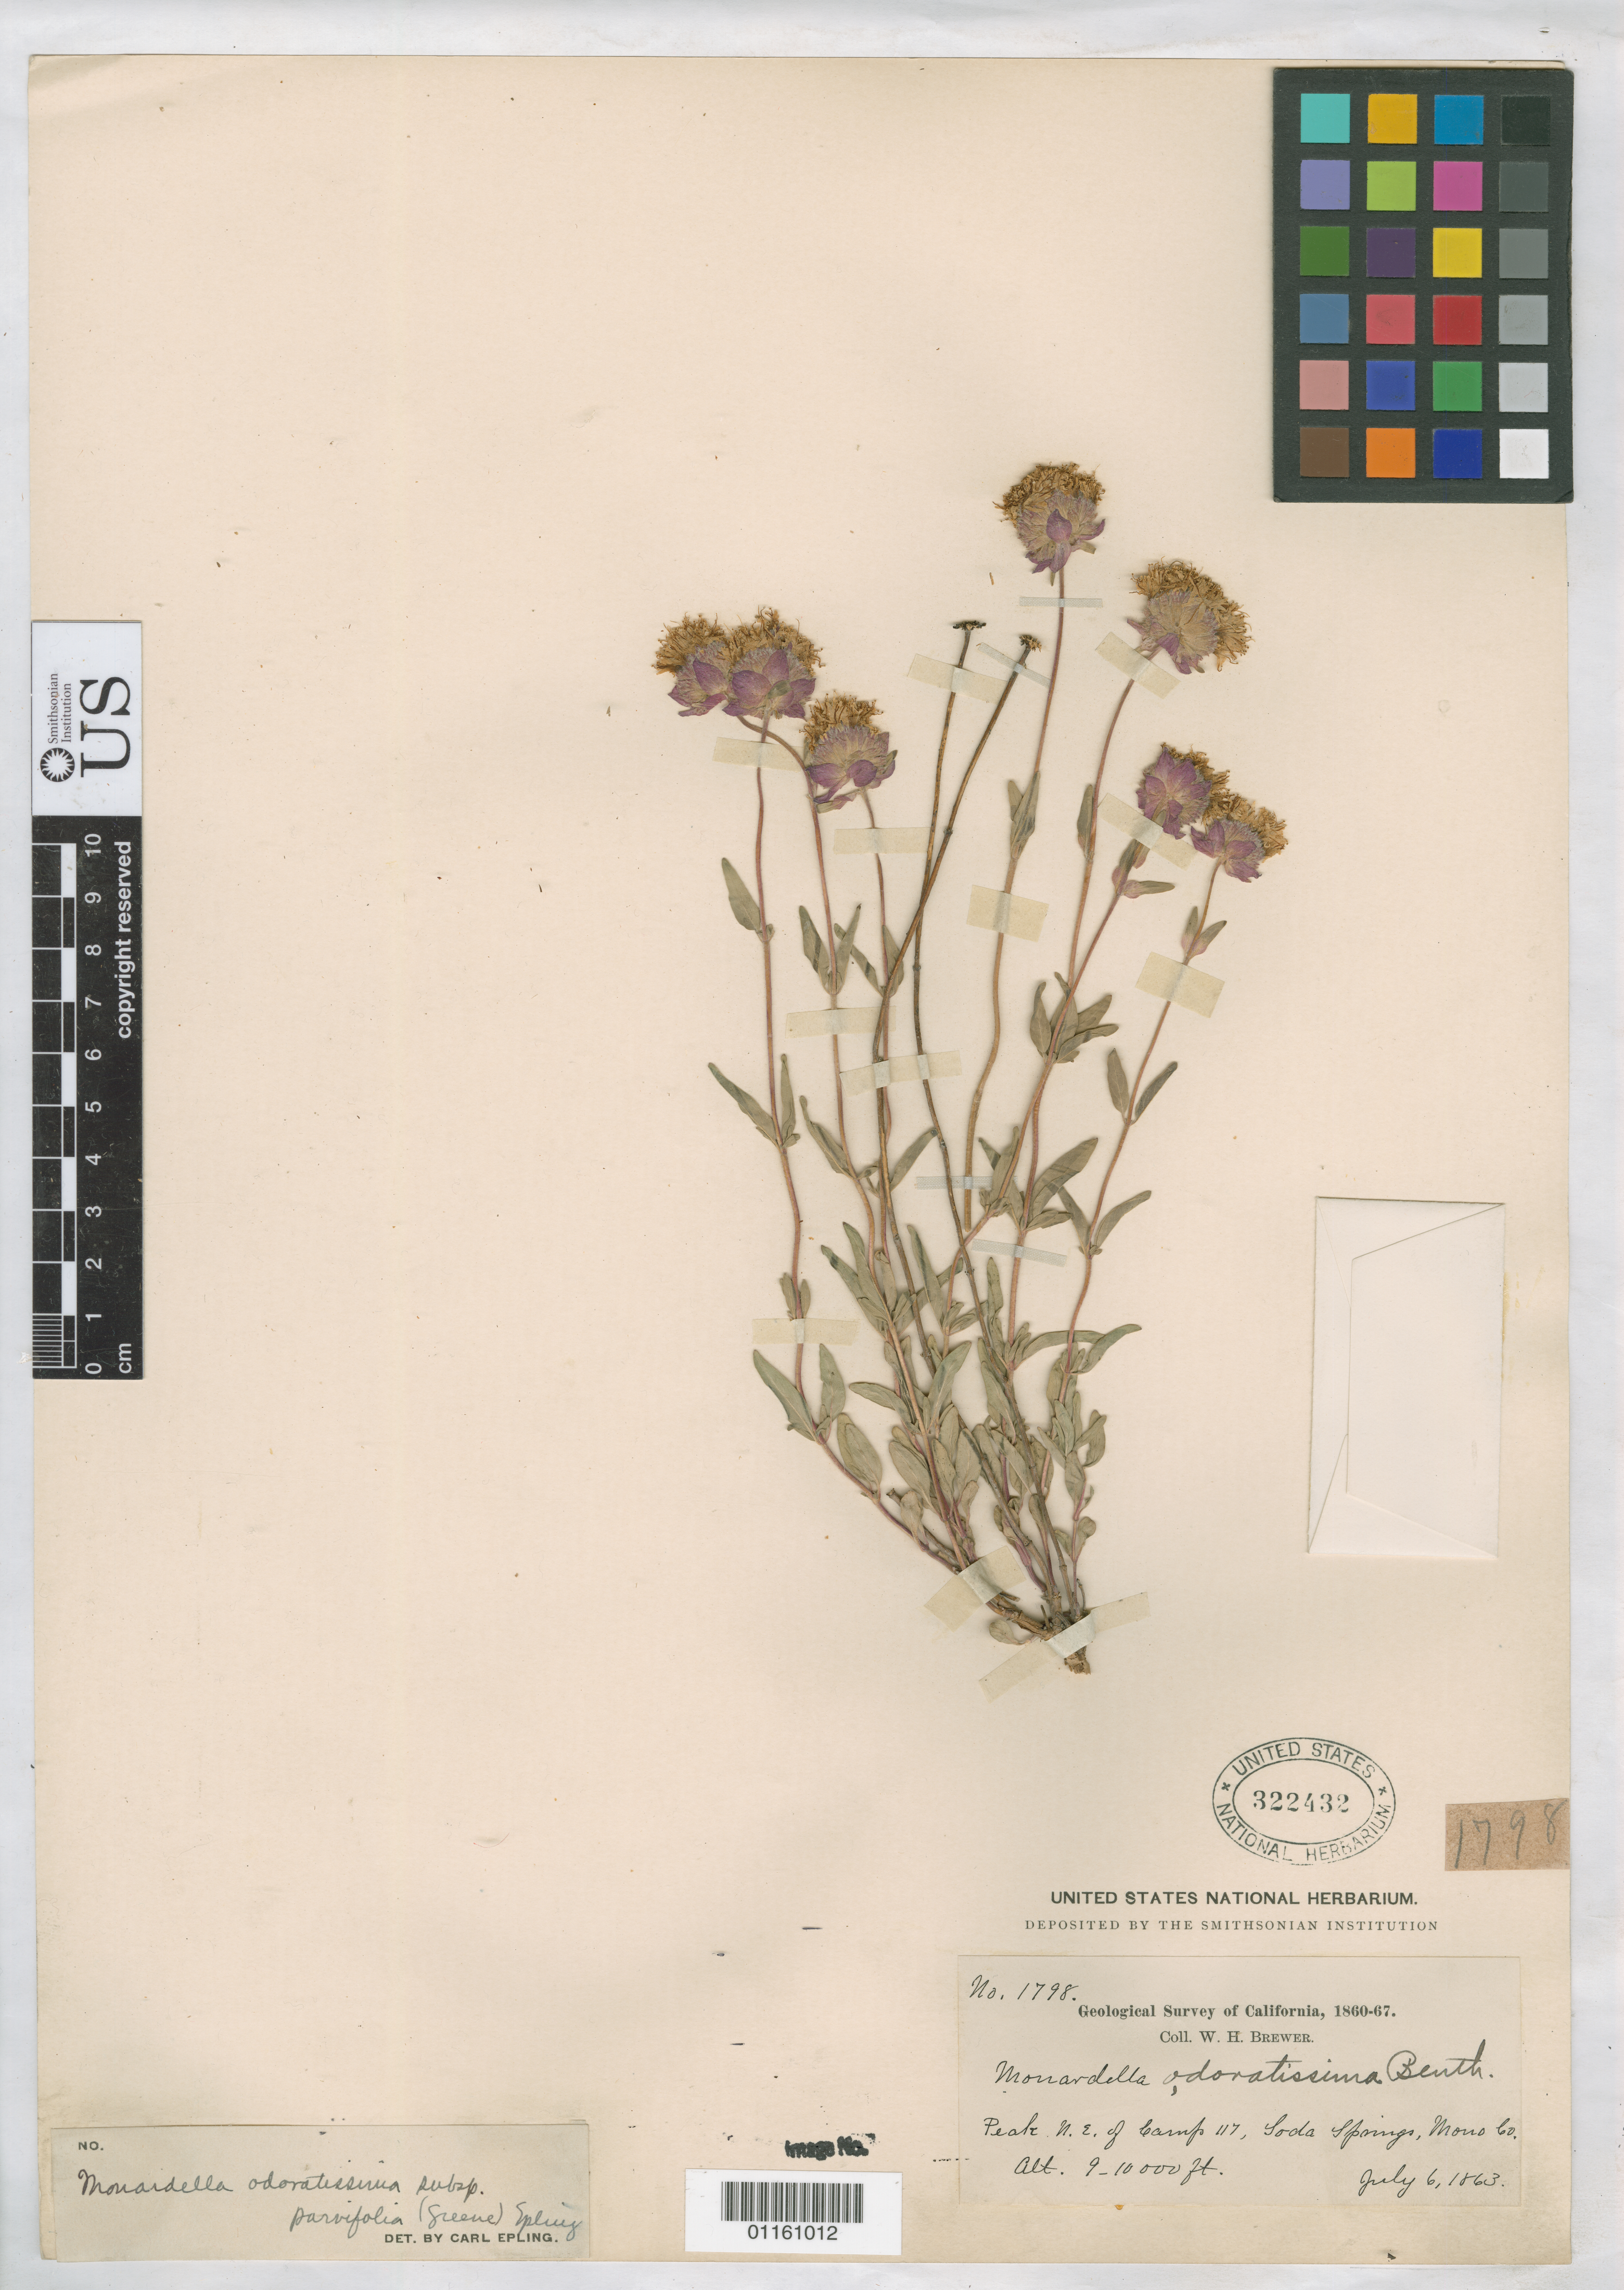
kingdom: Plantae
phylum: Tracheophyta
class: Magnoliopsida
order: Lamiales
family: Lamiaceae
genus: Monardella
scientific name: Monardella odoratissima subsp. parvifolia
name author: (Greene) Epling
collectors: W. H. Brewer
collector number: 1798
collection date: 1863-07-06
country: United States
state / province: California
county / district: Mono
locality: Peak N. E. of Camp 117, Soda Springs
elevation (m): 3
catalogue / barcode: US 322432